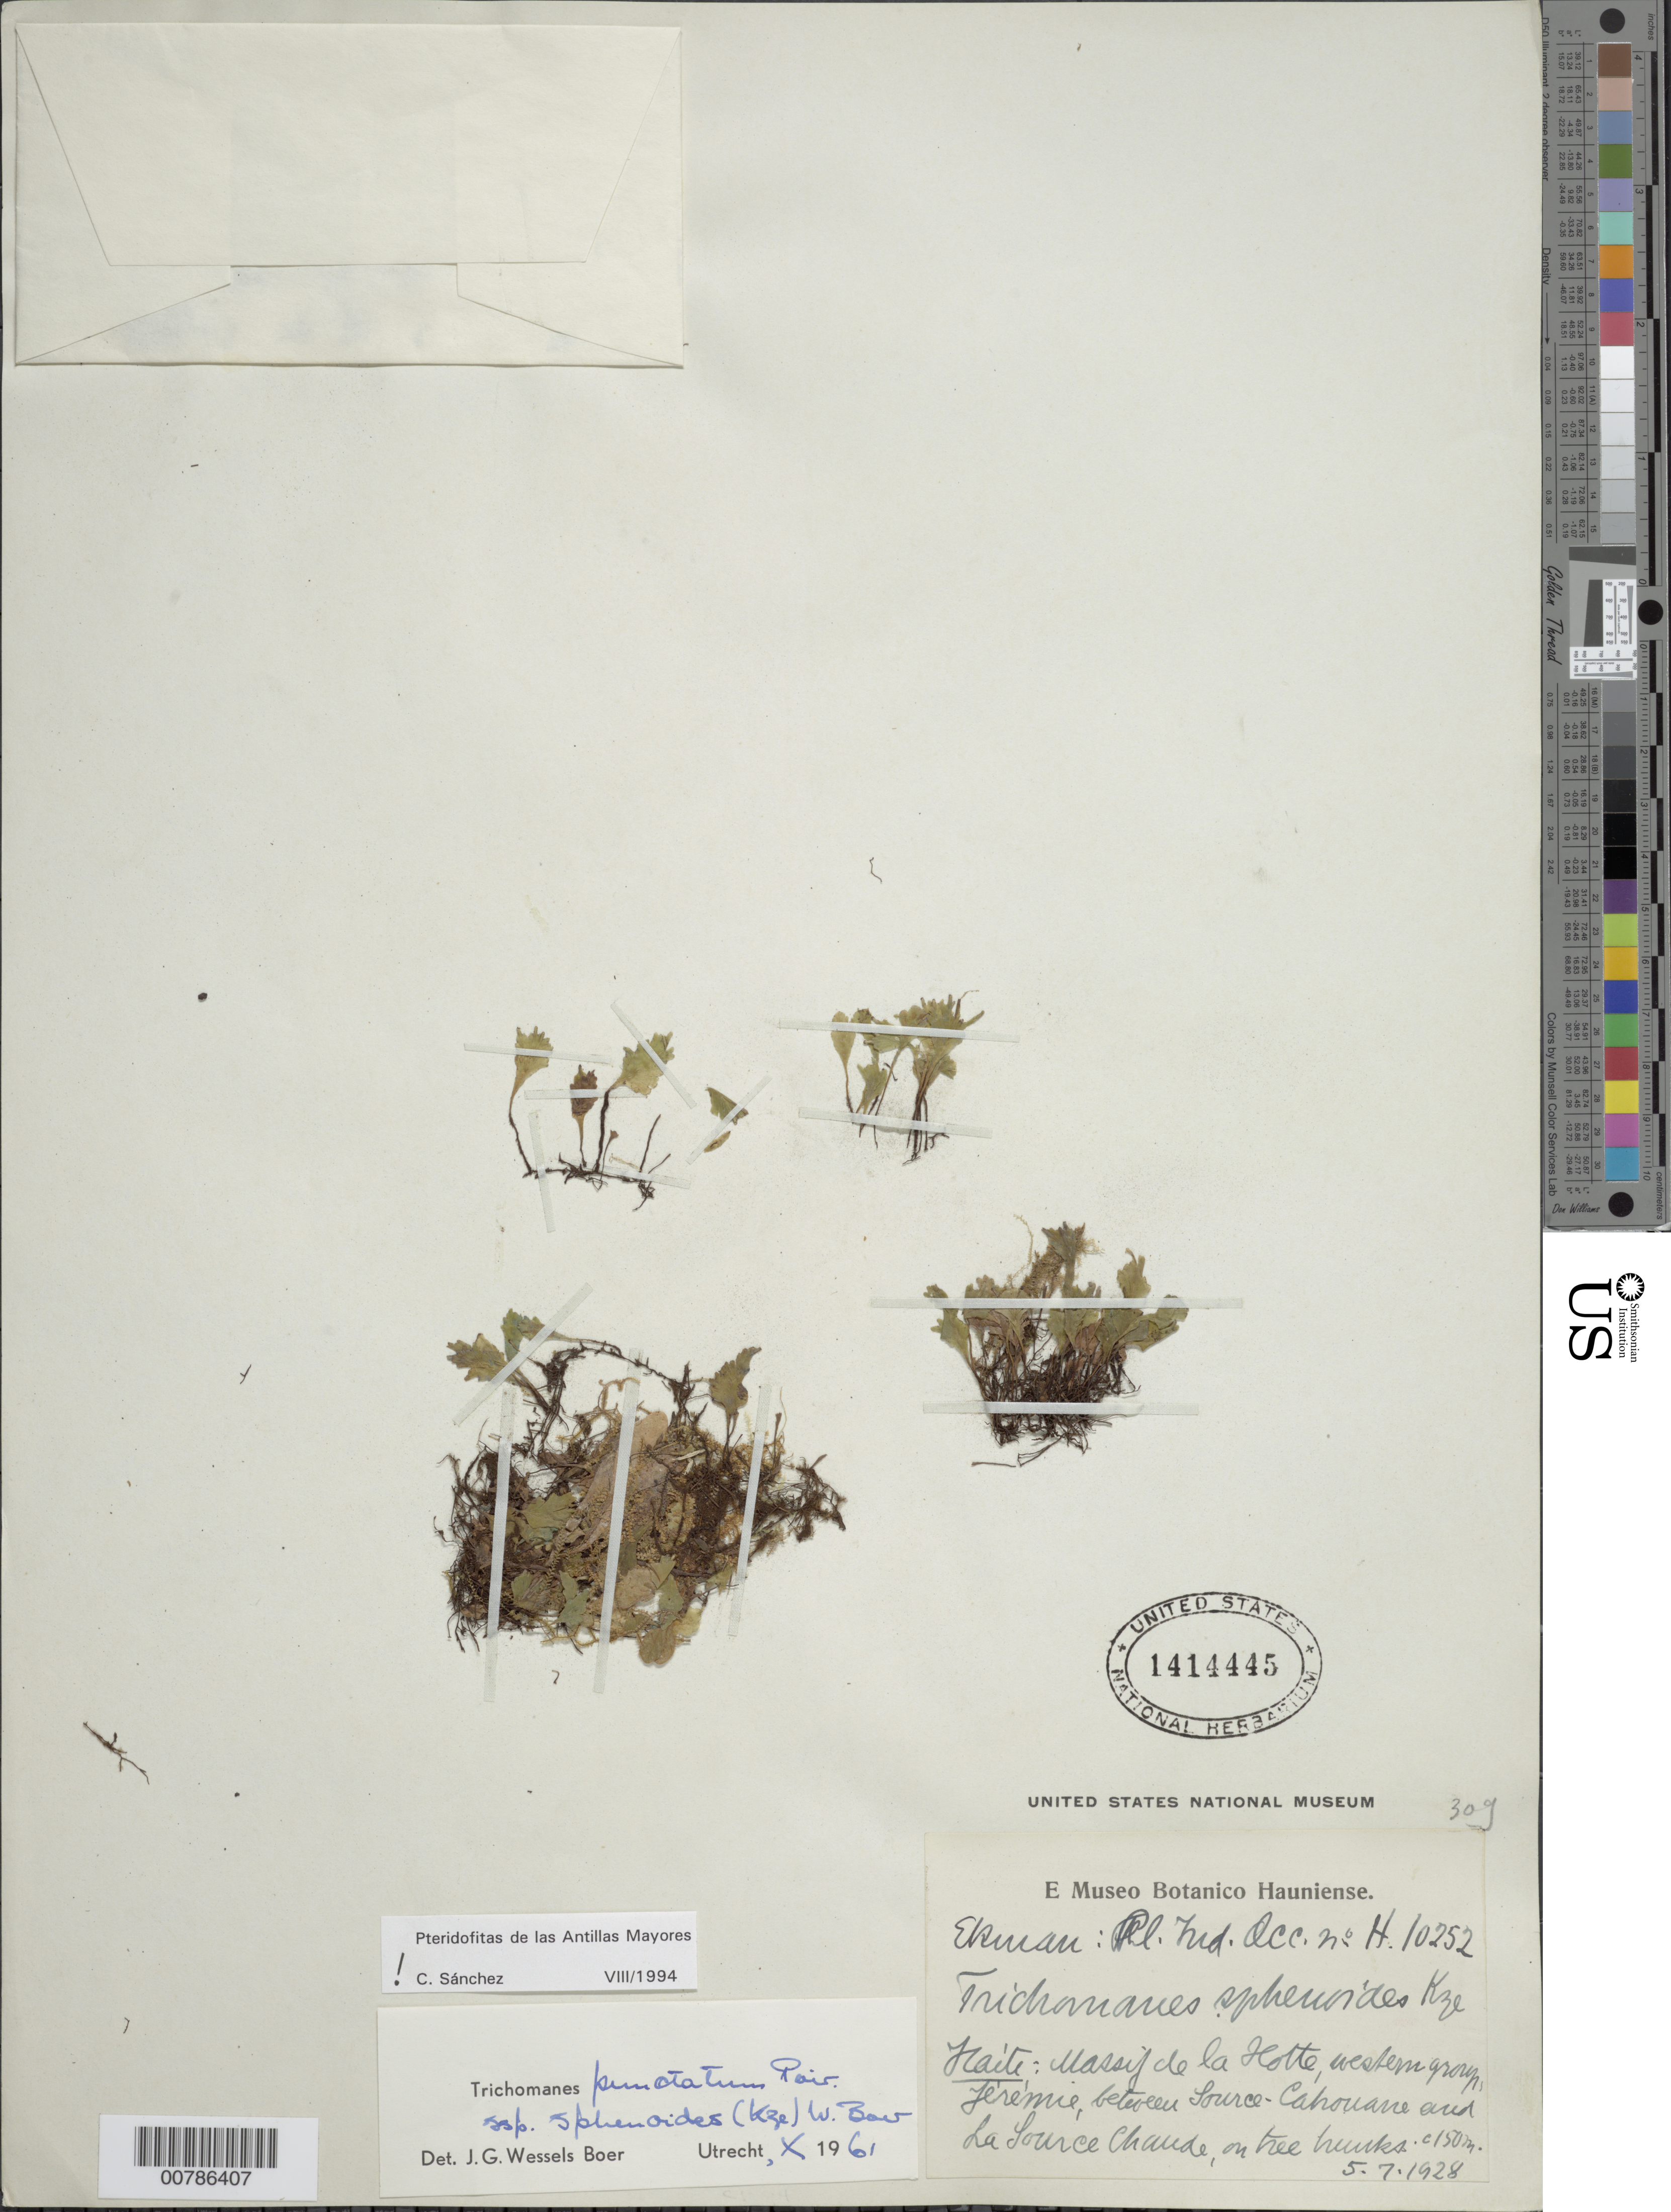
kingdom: Plantae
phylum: Tracheophyta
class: Polypodiopsida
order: Hymenophyllales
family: Hymenophyllaceae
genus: Didymoglossum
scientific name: Didymoglossum punctatum subsp. spheroides (Kunze) comb. nov., ined 2015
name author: (Kunze)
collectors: E. L. Ekman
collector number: H 10252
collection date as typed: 05 Jul 1928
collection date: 1928-07-05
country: Haiti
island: Hispaniola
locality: Massif de la Hotte, western group, Jérémie, between Source-Cahouaire and La Source Chaude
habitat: On tree trunks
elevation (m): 150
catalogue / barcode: US 1414445